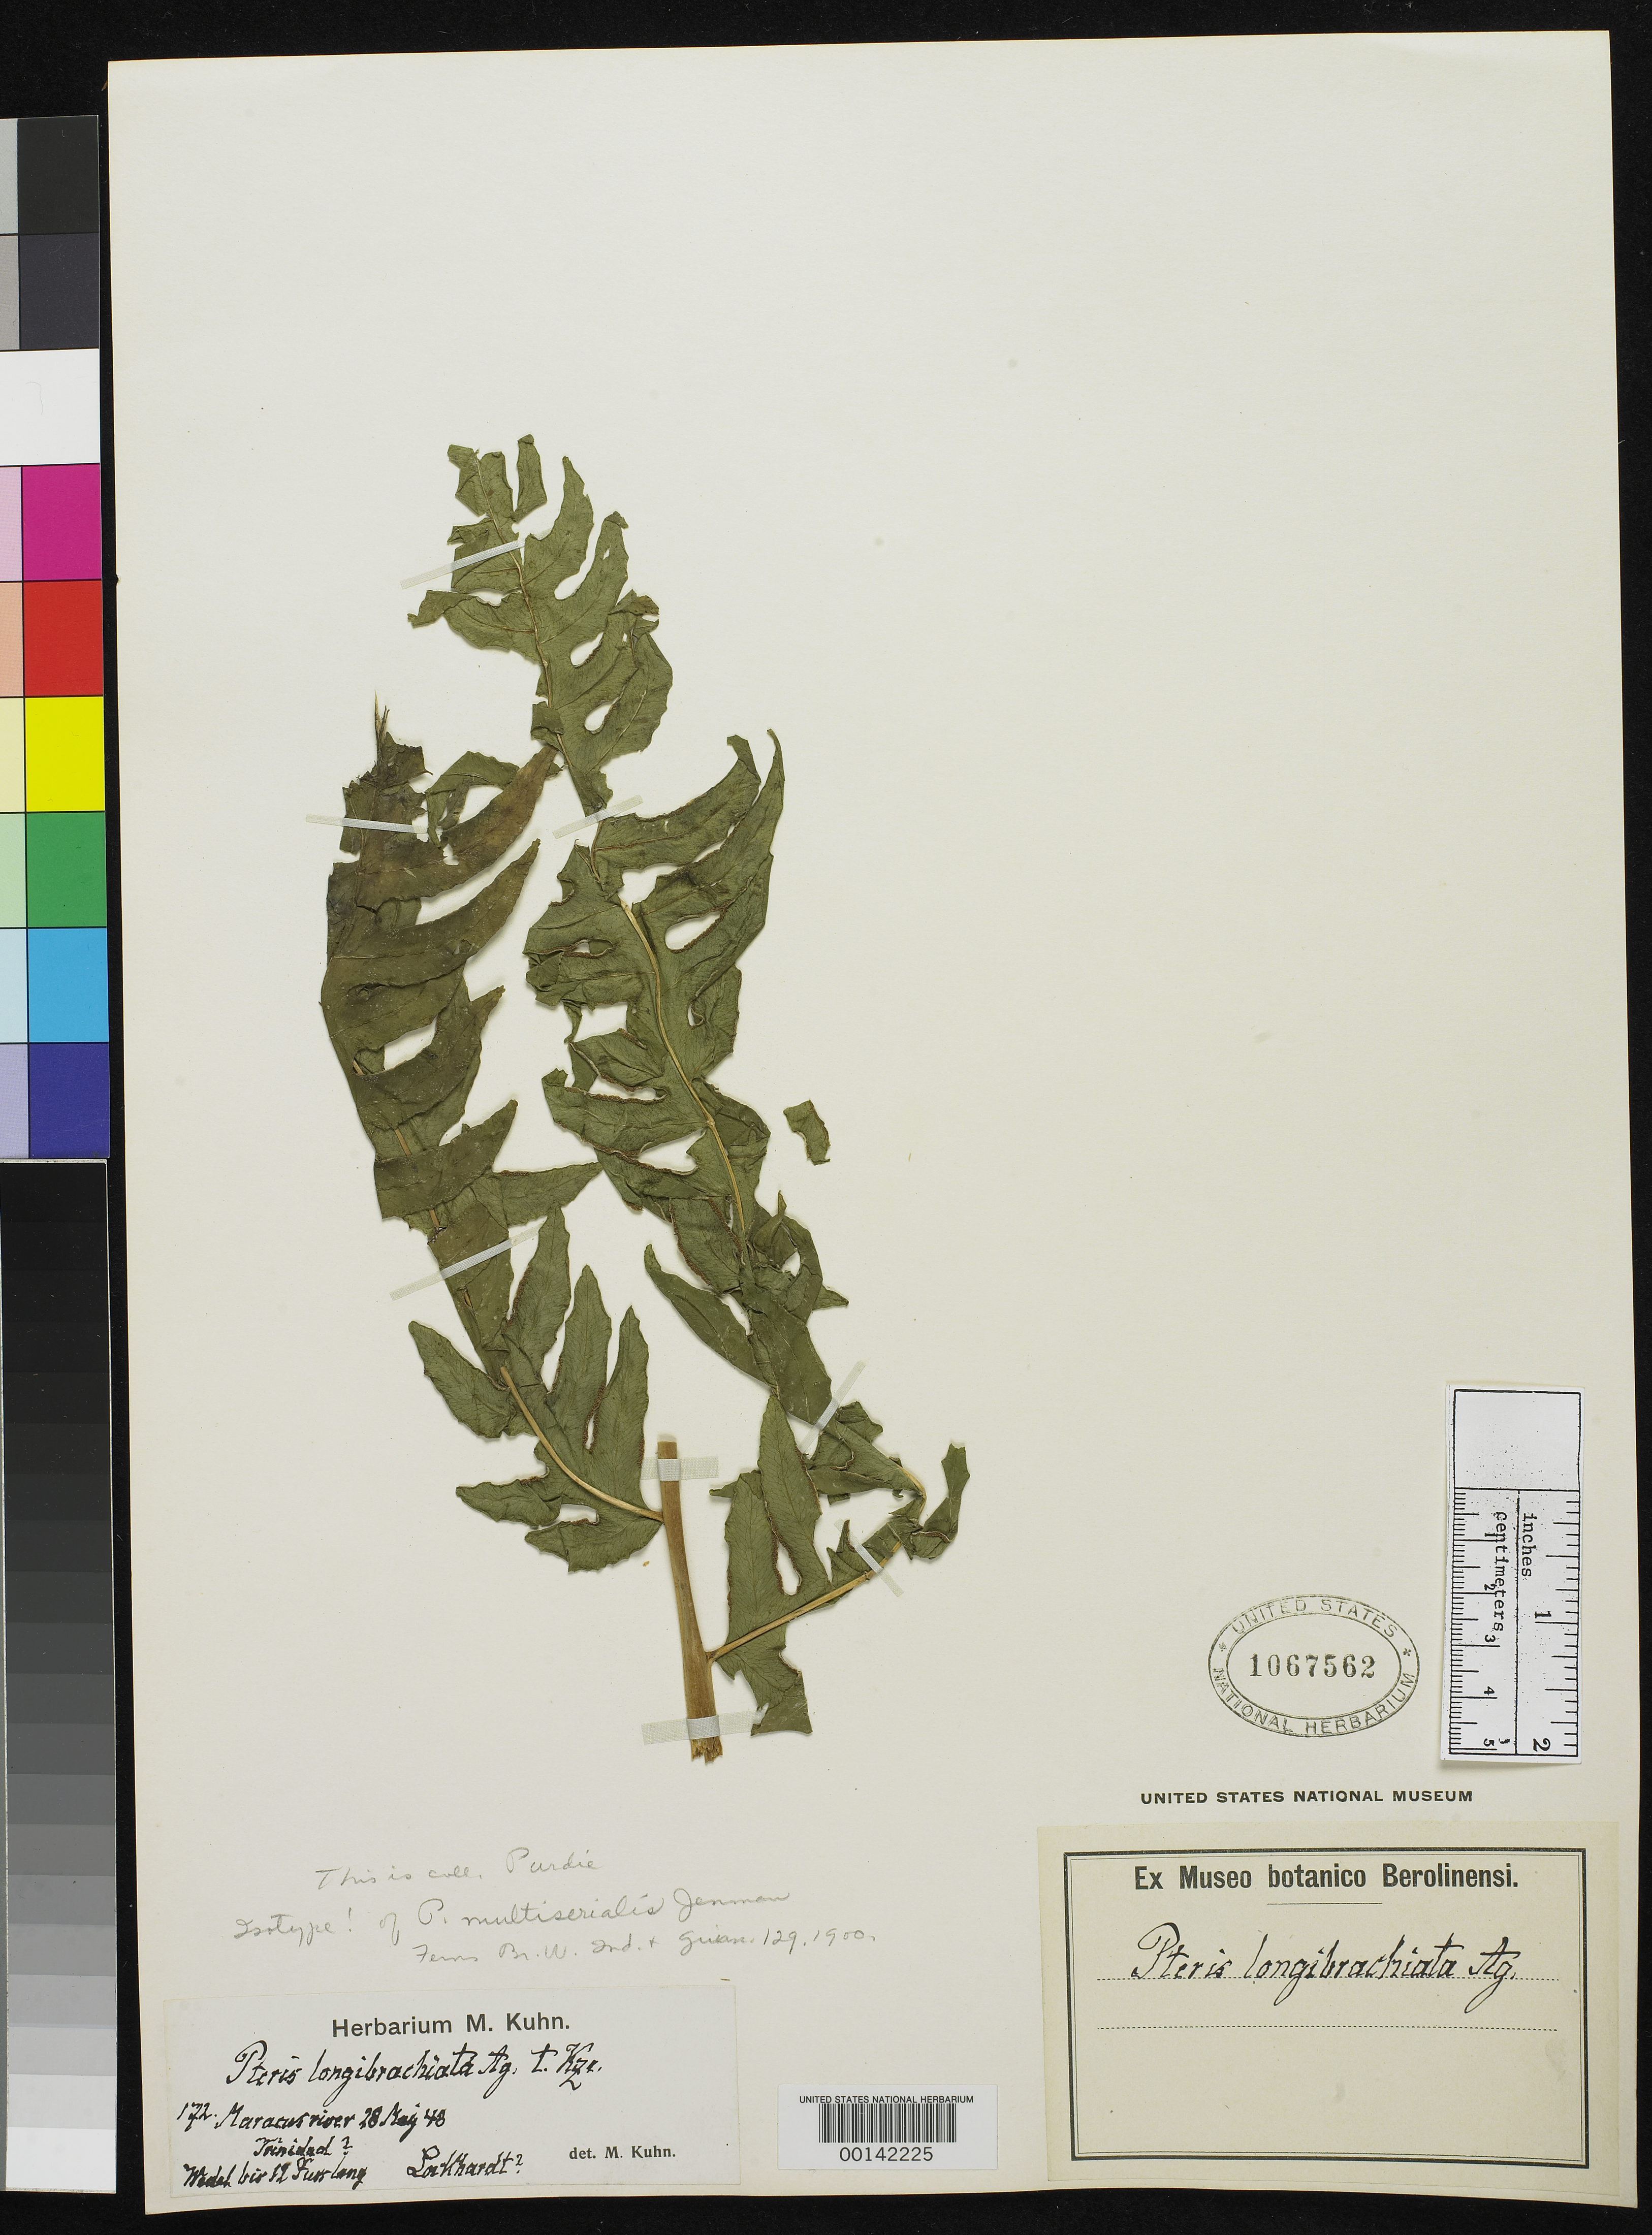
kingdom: Plantae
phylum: Tracheophyta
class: Polypodiopsida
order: Polypodiales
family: Pteridaceae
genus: Pteris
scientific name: Pteris multiserialis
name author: Jenman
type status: Isotype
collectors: D. Lockhardt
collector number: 172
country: Trinidad and Tobago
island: Trinidad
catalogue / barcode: US 1067562